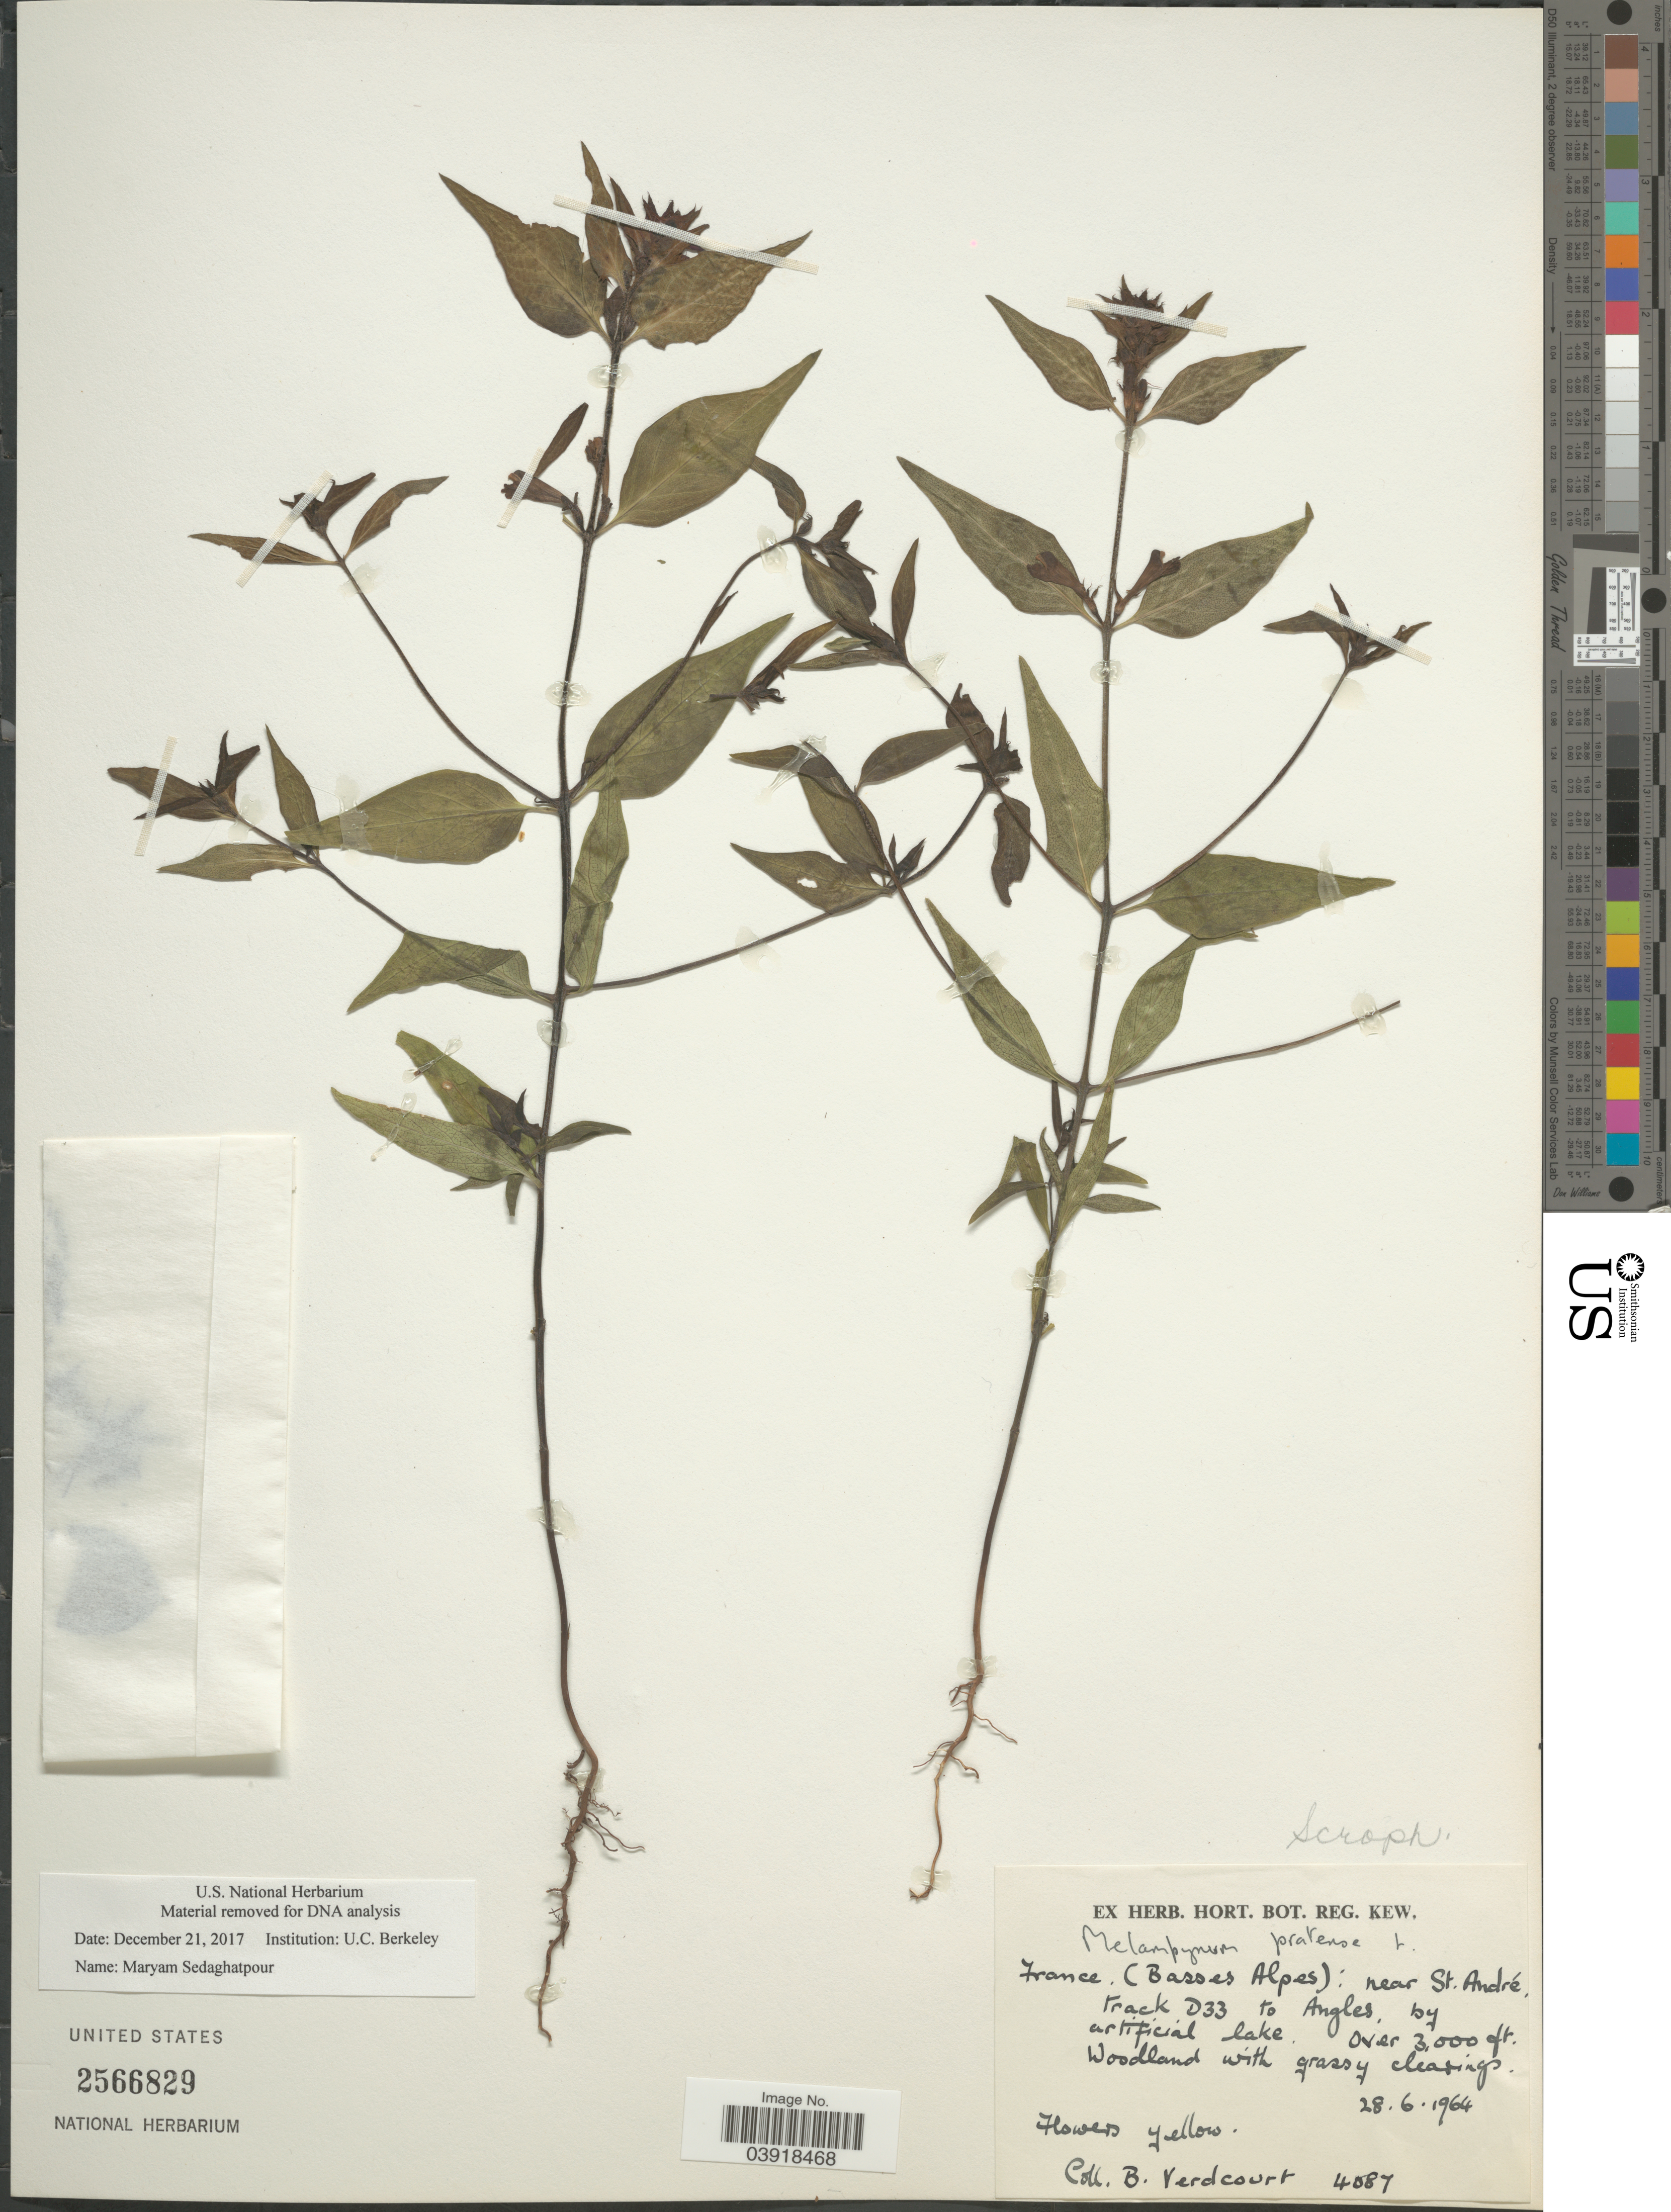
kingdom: Plantae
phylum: Tracheophyta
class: Magnoliopsida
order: Lamiales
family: Orobanchaceae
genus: Melampyrum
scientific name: Melampyrum pratense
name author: L.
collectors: B. Verdcourt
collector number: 4087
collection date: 1964-06-28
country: France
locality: (Basses Alpes): near St. André, track D33 to Angles, by artificial lake. Woodland with grassy clearings.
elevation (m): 914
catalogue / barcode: US 2566829